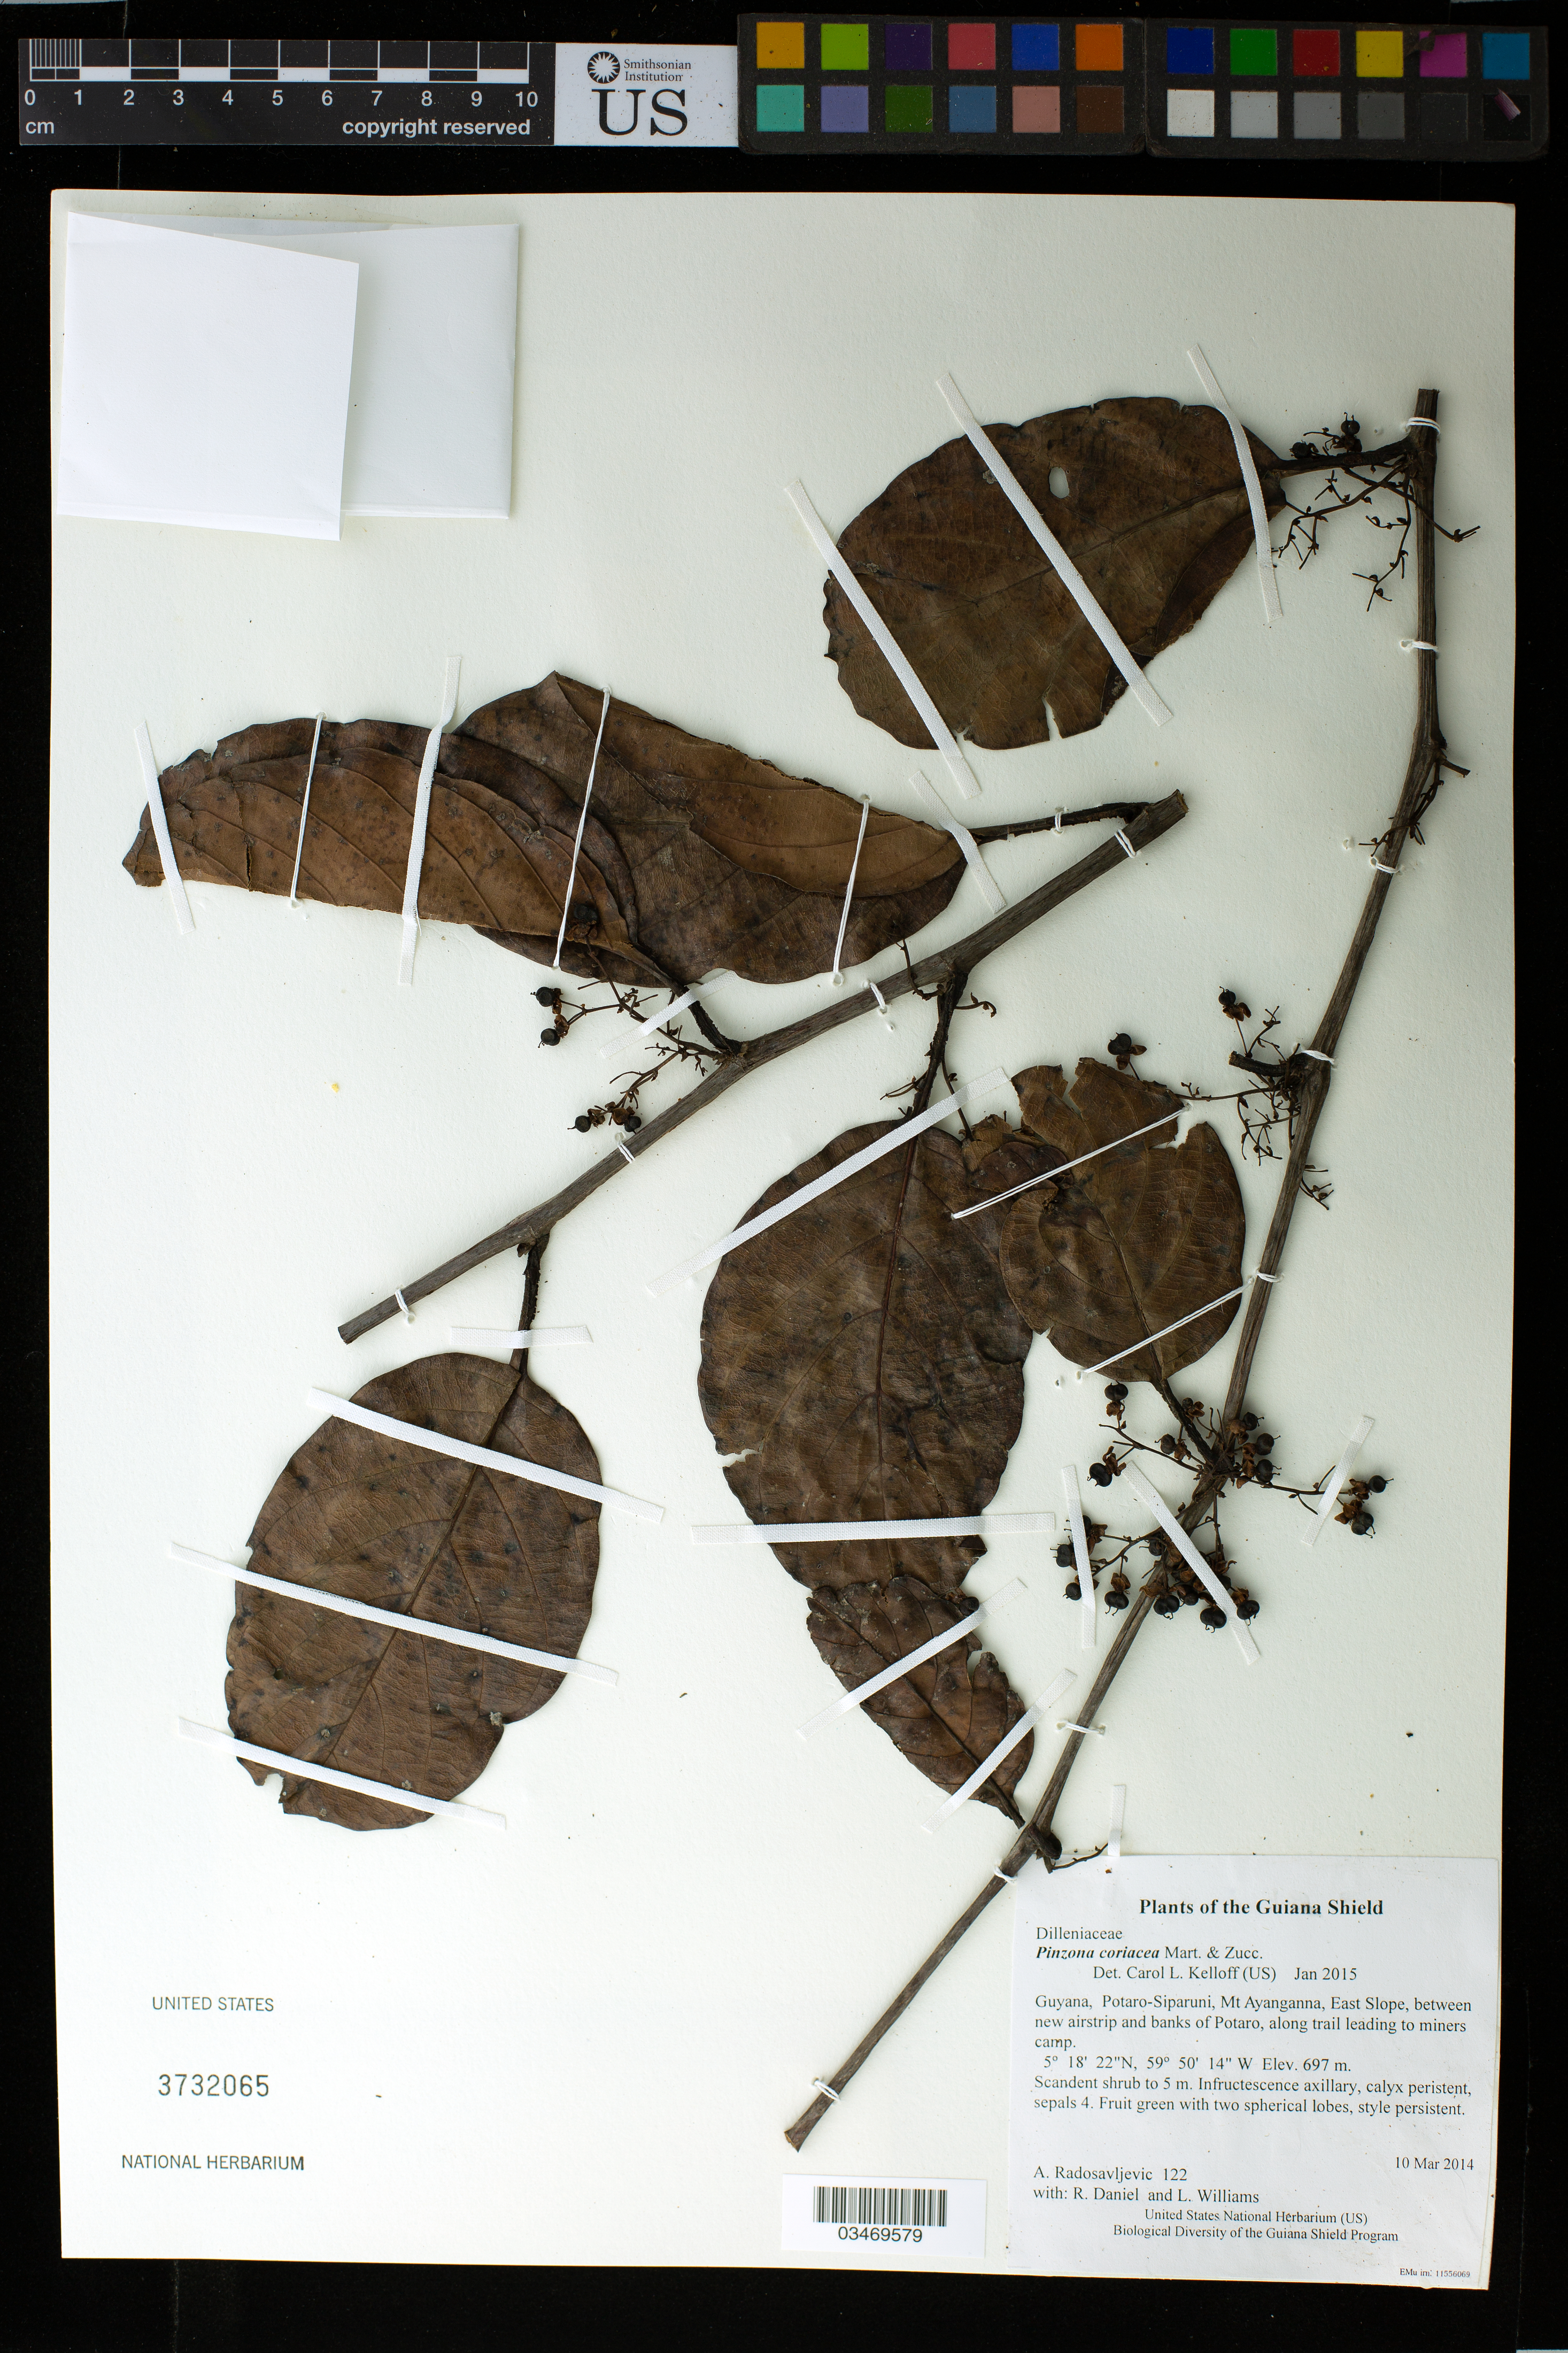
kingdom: Plantae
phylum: Tracheophyta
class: Magnoliopsida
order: Dilleniales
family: Dilleniaceae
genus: Pinzona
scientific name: Pinzona coriacea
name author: Mart. & Zucc.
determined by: Kelloff, Carol L., (US), Smithsonian Institution - National Museum of Natural History (UNITED STATES)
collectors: A. Radosavljevic, R. Daniel & L. Williams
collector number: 122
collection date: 2014-03-10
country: Guyana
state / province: Potaro-Siparuni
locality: Mt Ayanganna, East Slope, between new airstrip and banks of Potaro, along trail leading to miners camp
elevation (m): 697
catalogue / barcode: US 3732065